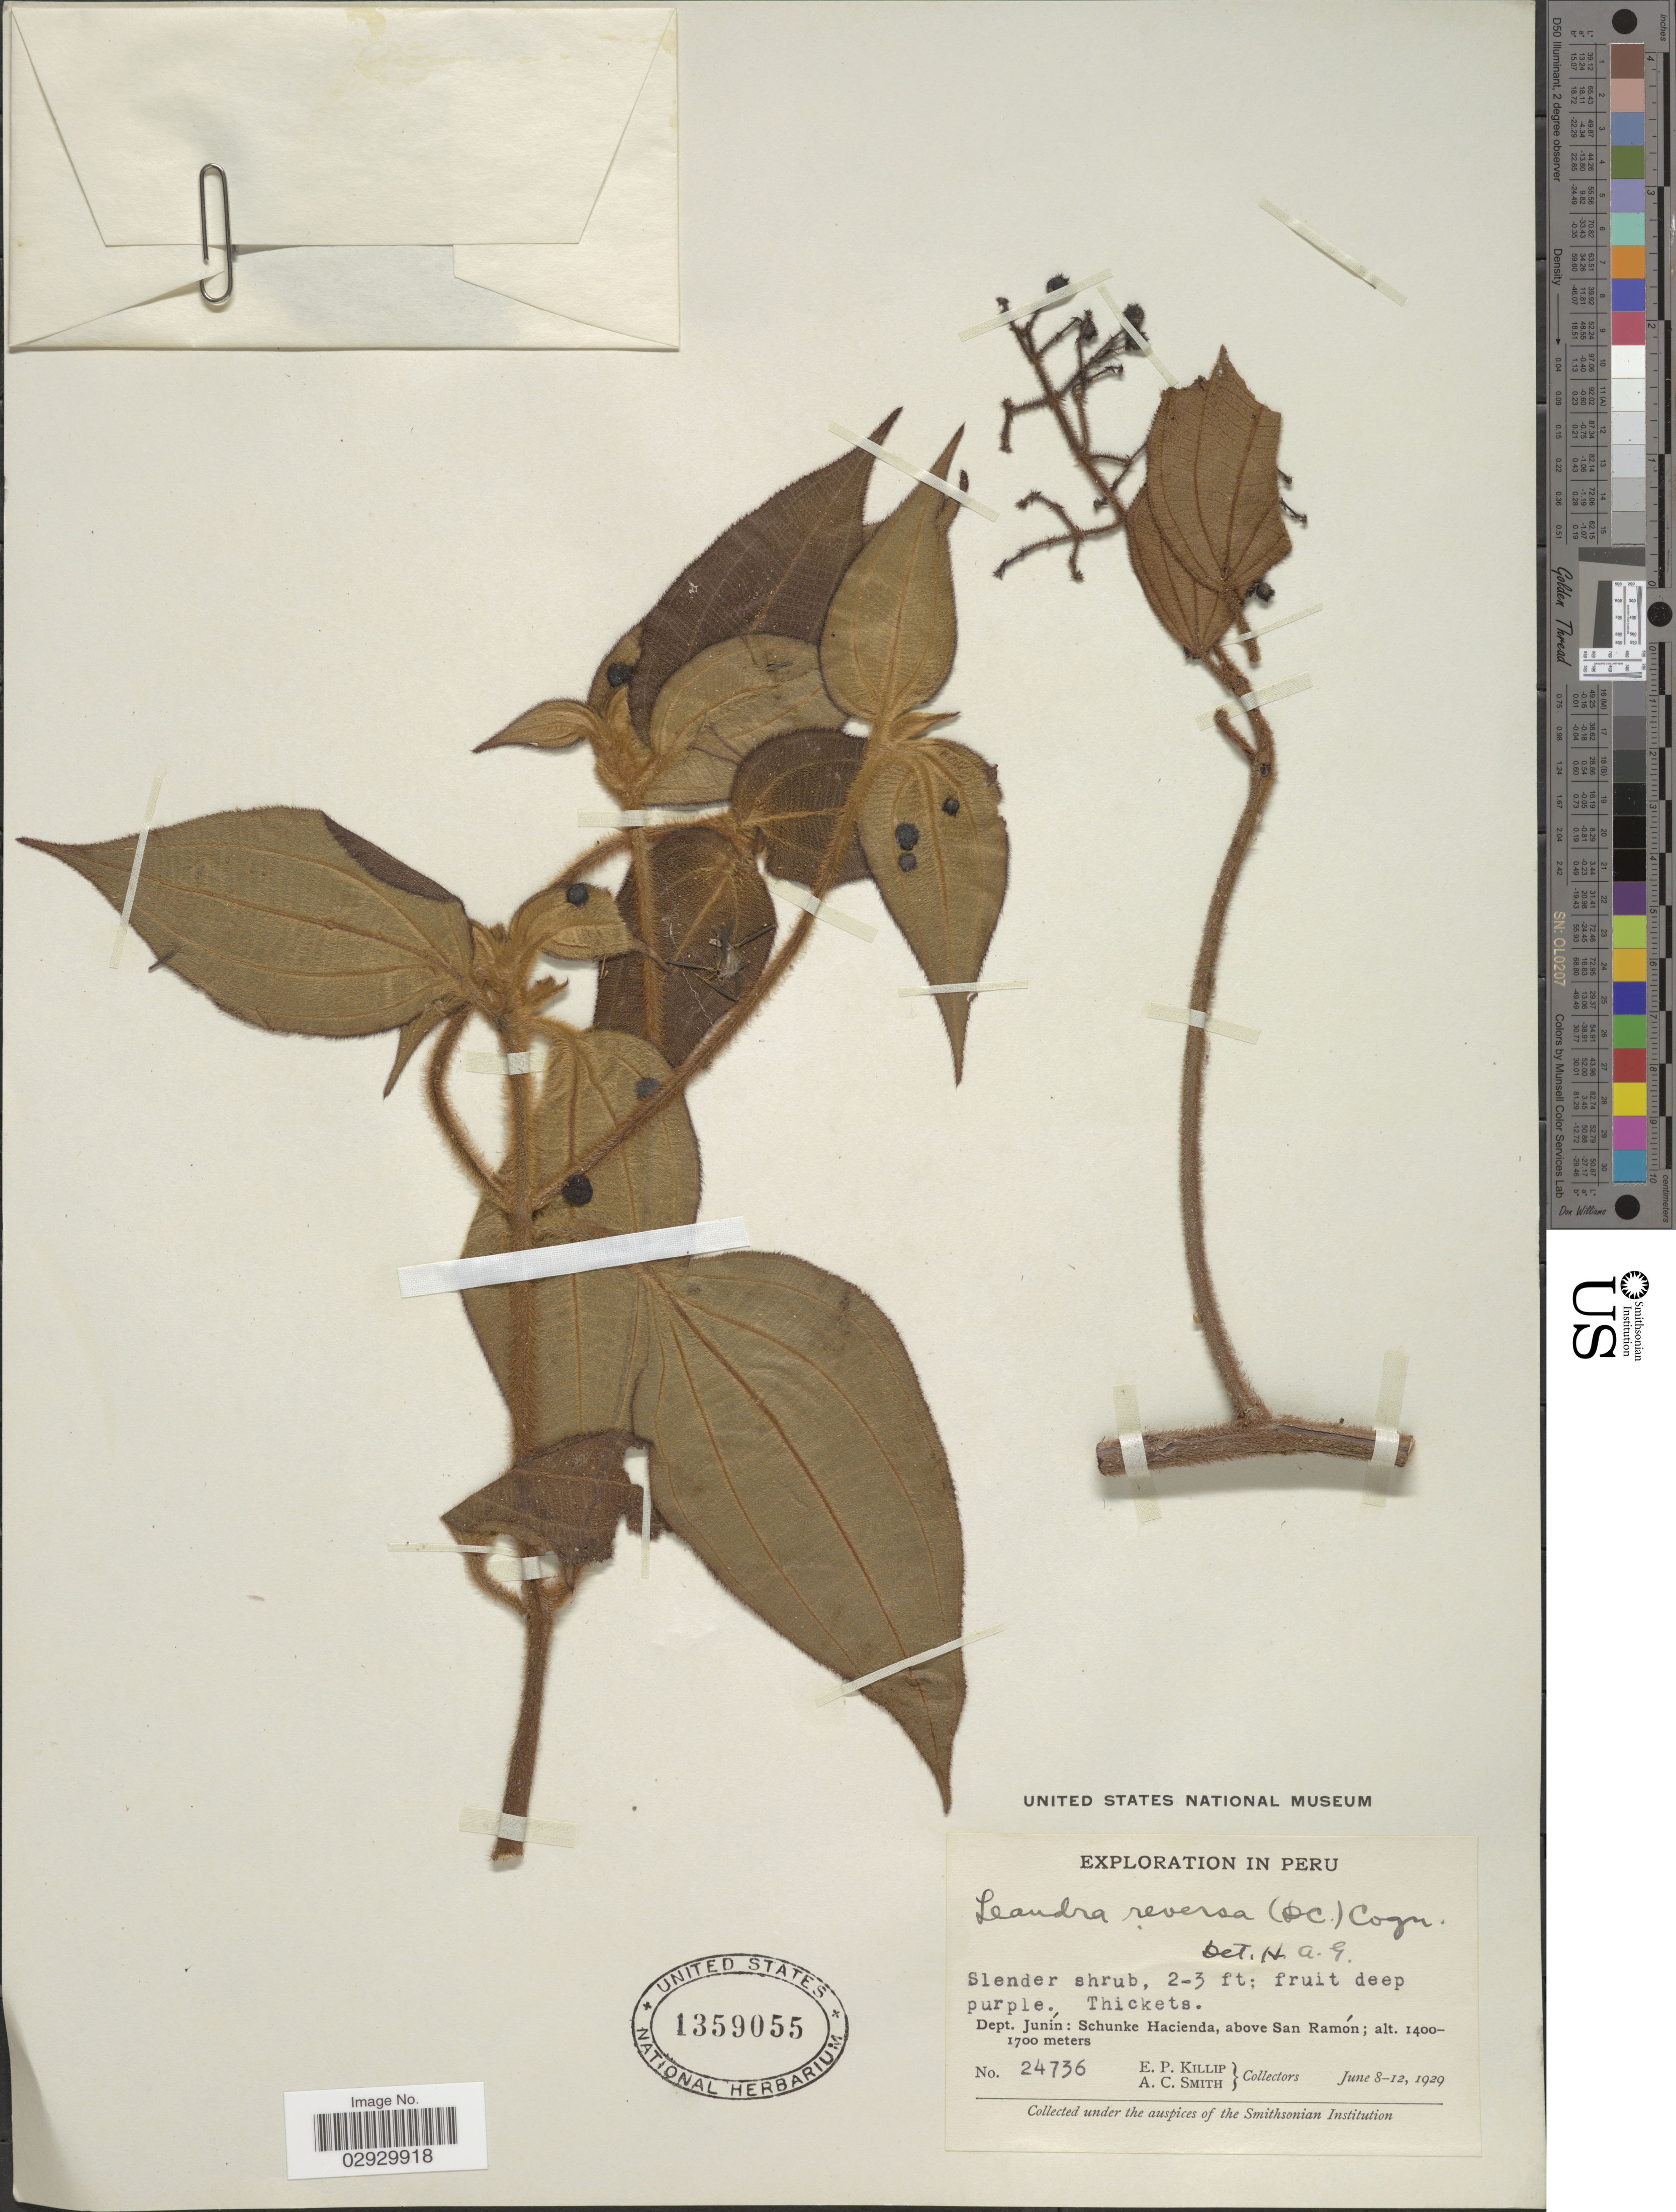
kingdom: Plantae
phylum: Tracheophyta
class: Magnoliopsida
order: Myrtales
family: Melastomataceae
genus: Leandra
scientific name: Leandra reversa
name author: (DC.) Cogn.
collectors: E. P. Killip & A. C. Smith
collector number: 24736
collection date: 1929-06-08/1929-06-12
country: Peru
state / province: Junín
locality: Dept. Junín: Schunke Hacienda, above San Ramón.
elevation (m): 1400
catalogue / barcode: US 1359055